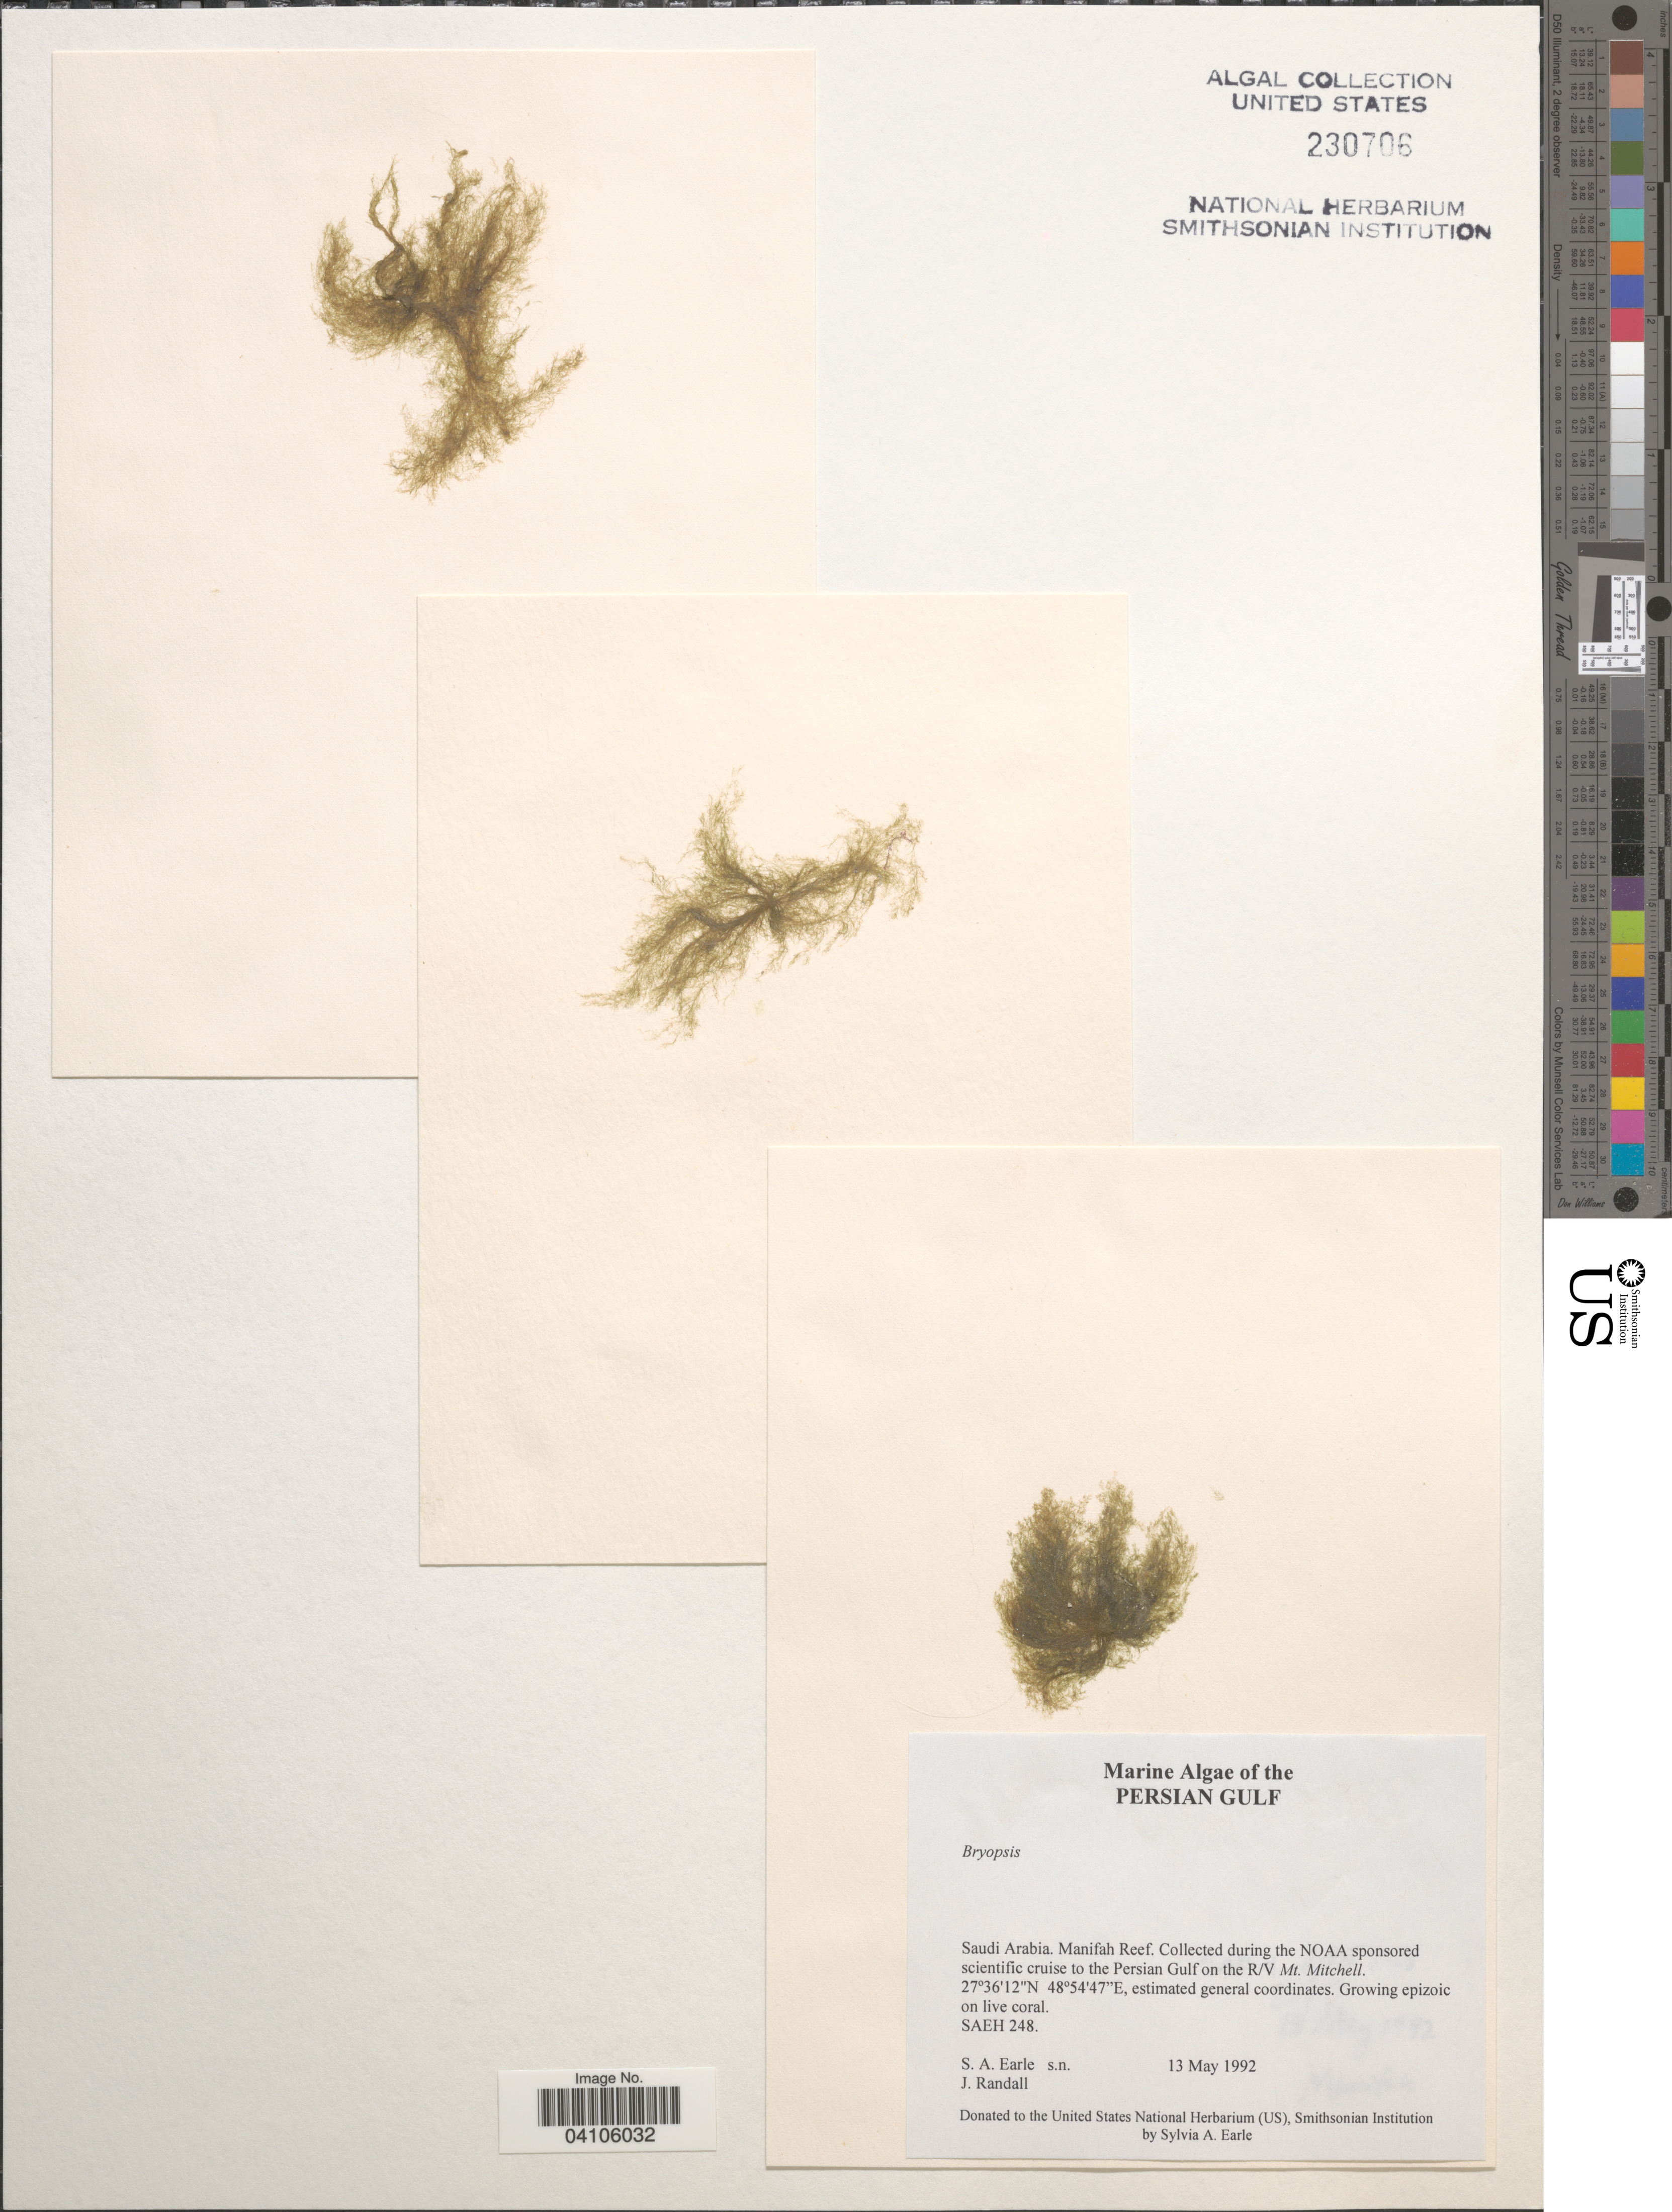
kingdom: Plantae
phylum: Chlorophyta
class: Ulvophyceae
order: Bryopsidales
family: Bryopsidaceae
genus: Bryopsis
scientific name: Bryopsis sp.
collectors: S. A. Earle & J. Randall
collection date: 1992-05-13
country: Saudi Arabia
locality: Persian Gulf. Manifah Reef. The NOAA sponsored scientific cruise to the Persian Gulf on the R/V Mt. Mitchell.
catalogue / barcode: US 230706